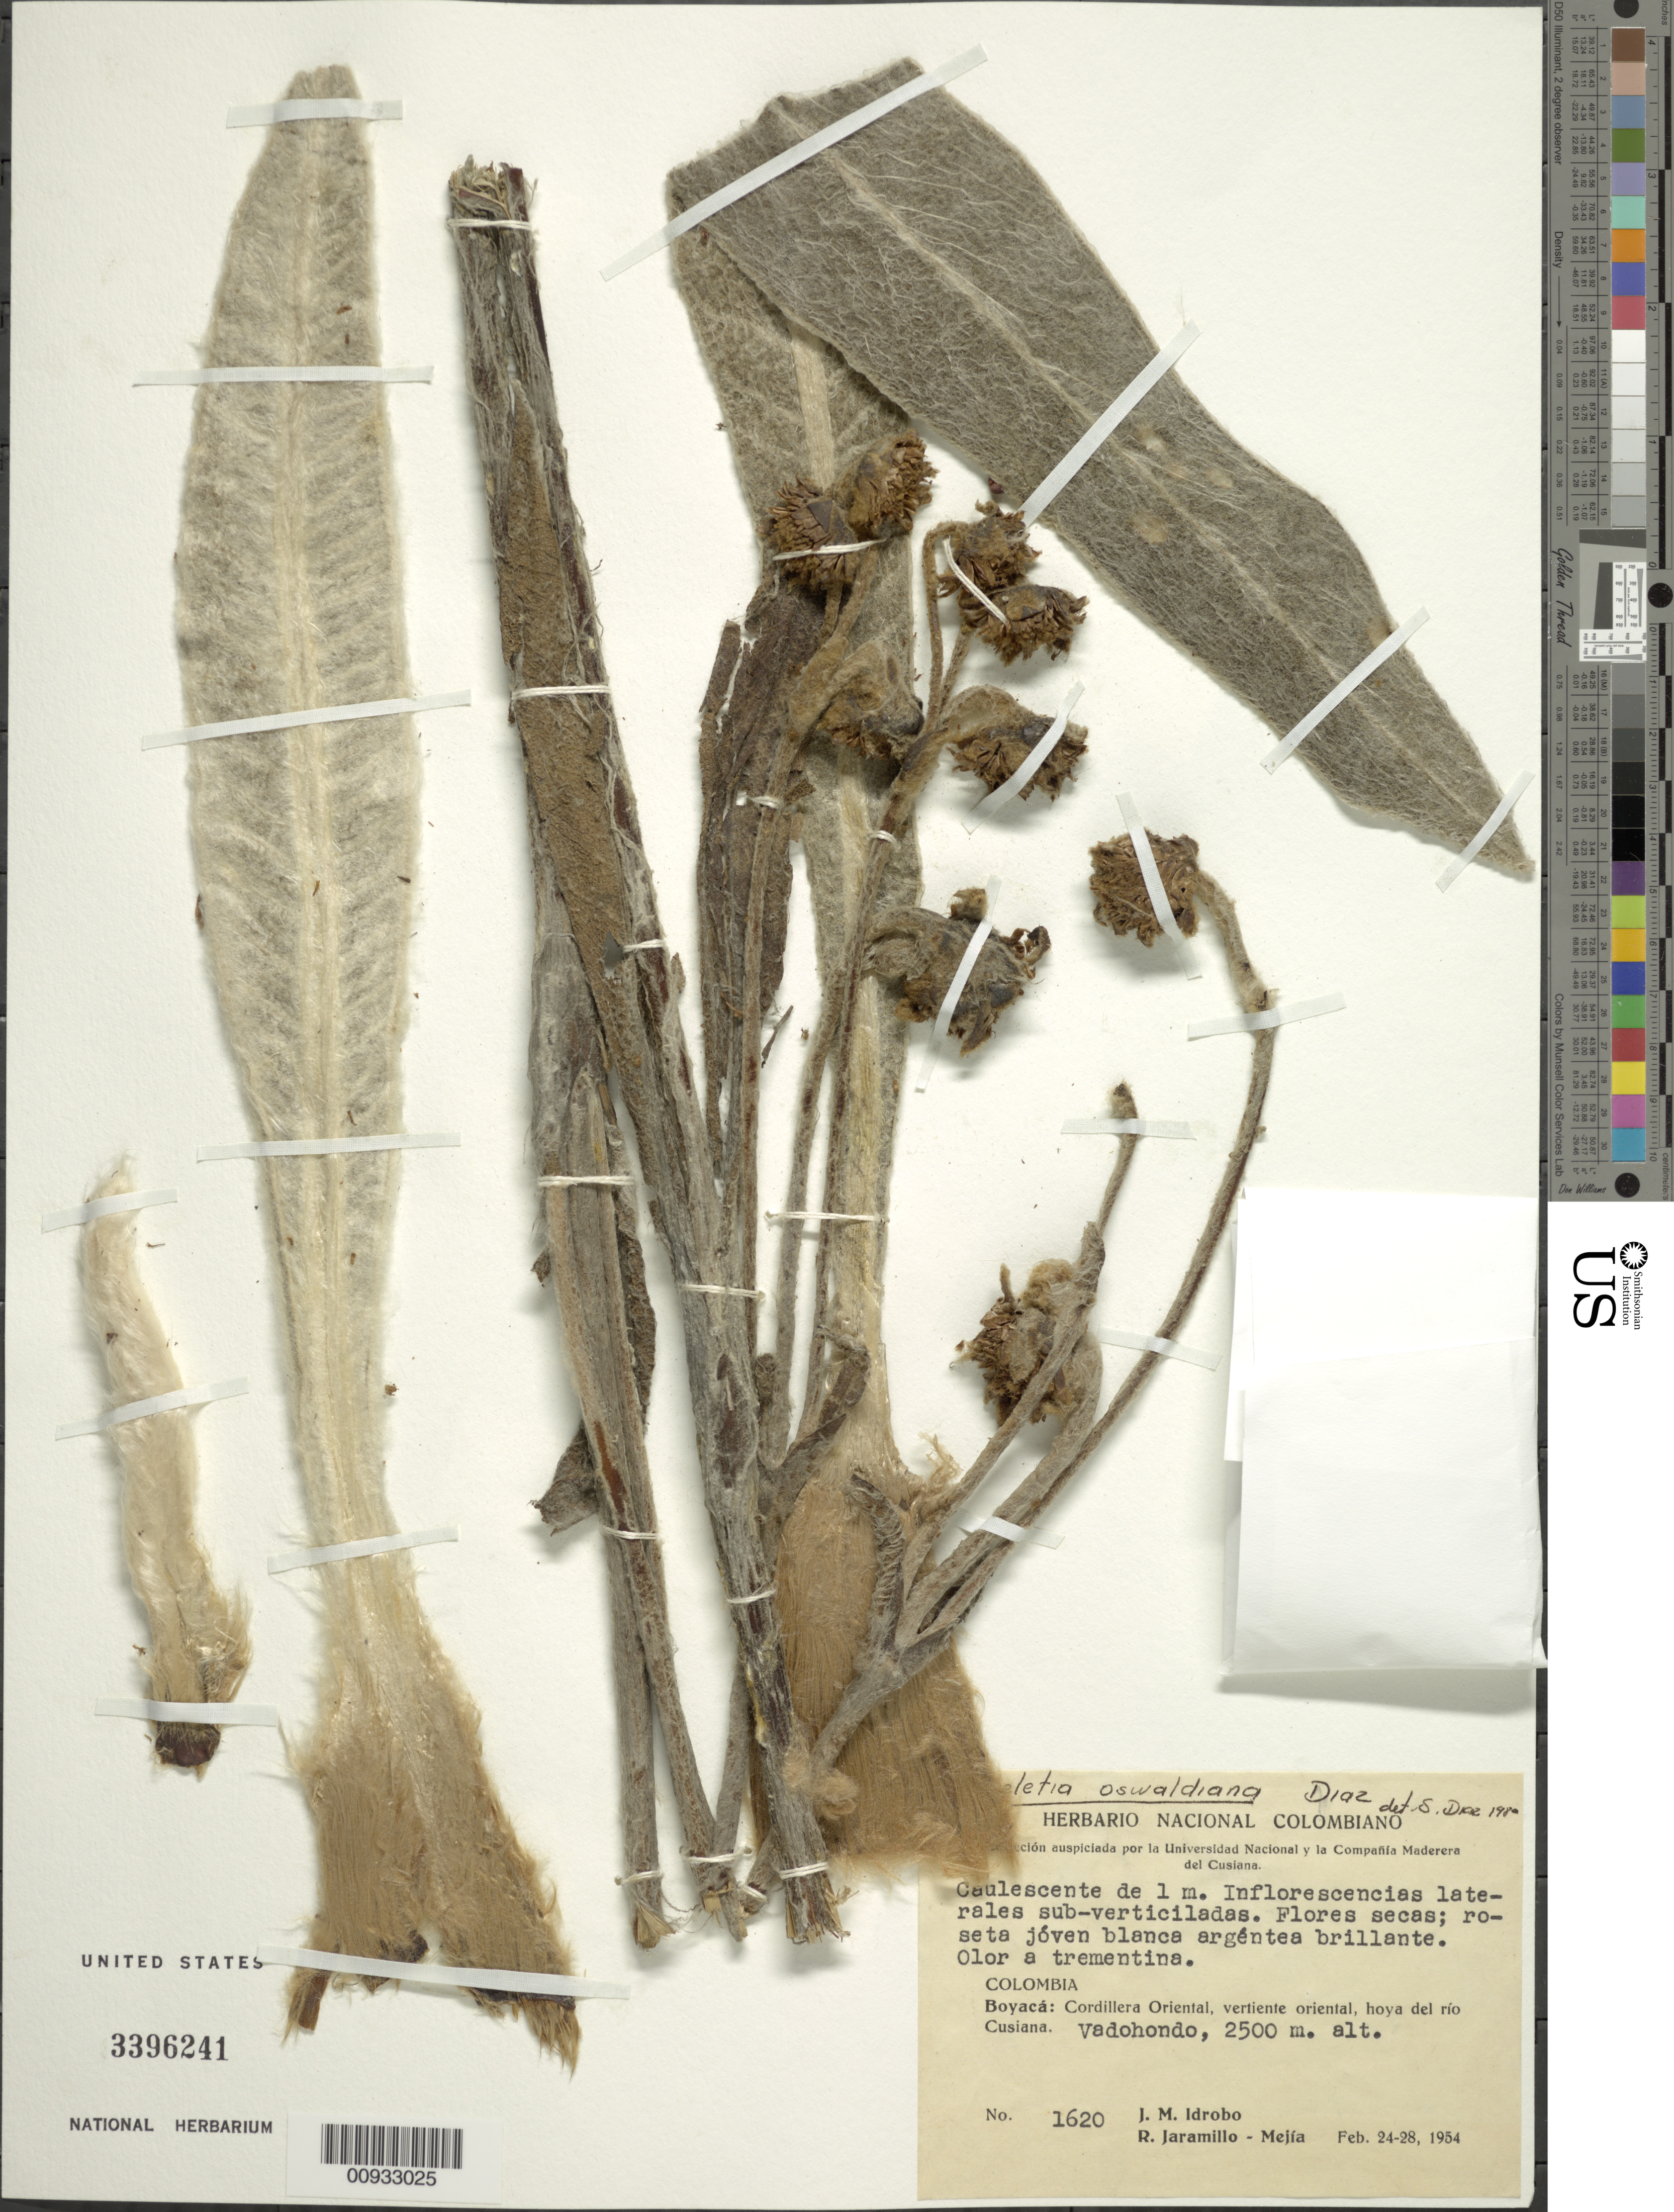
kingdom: Plantae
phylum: Tracheophyta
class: Magnoliopsida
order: Asterales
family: Asteraceae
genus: Espeletia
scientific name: Espeletia oswaldiana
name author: S. Díaz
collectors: J. M. Idrobo & R. Jaramillo M.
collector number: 1620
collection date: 1954-02-24/1954-02-28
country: Colombia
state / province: Boyacá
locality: Cordillera Oriental, vertiente oriental, hoya del rio Cusiana, Vadohondo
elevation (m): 2500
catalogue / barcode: US 3396241